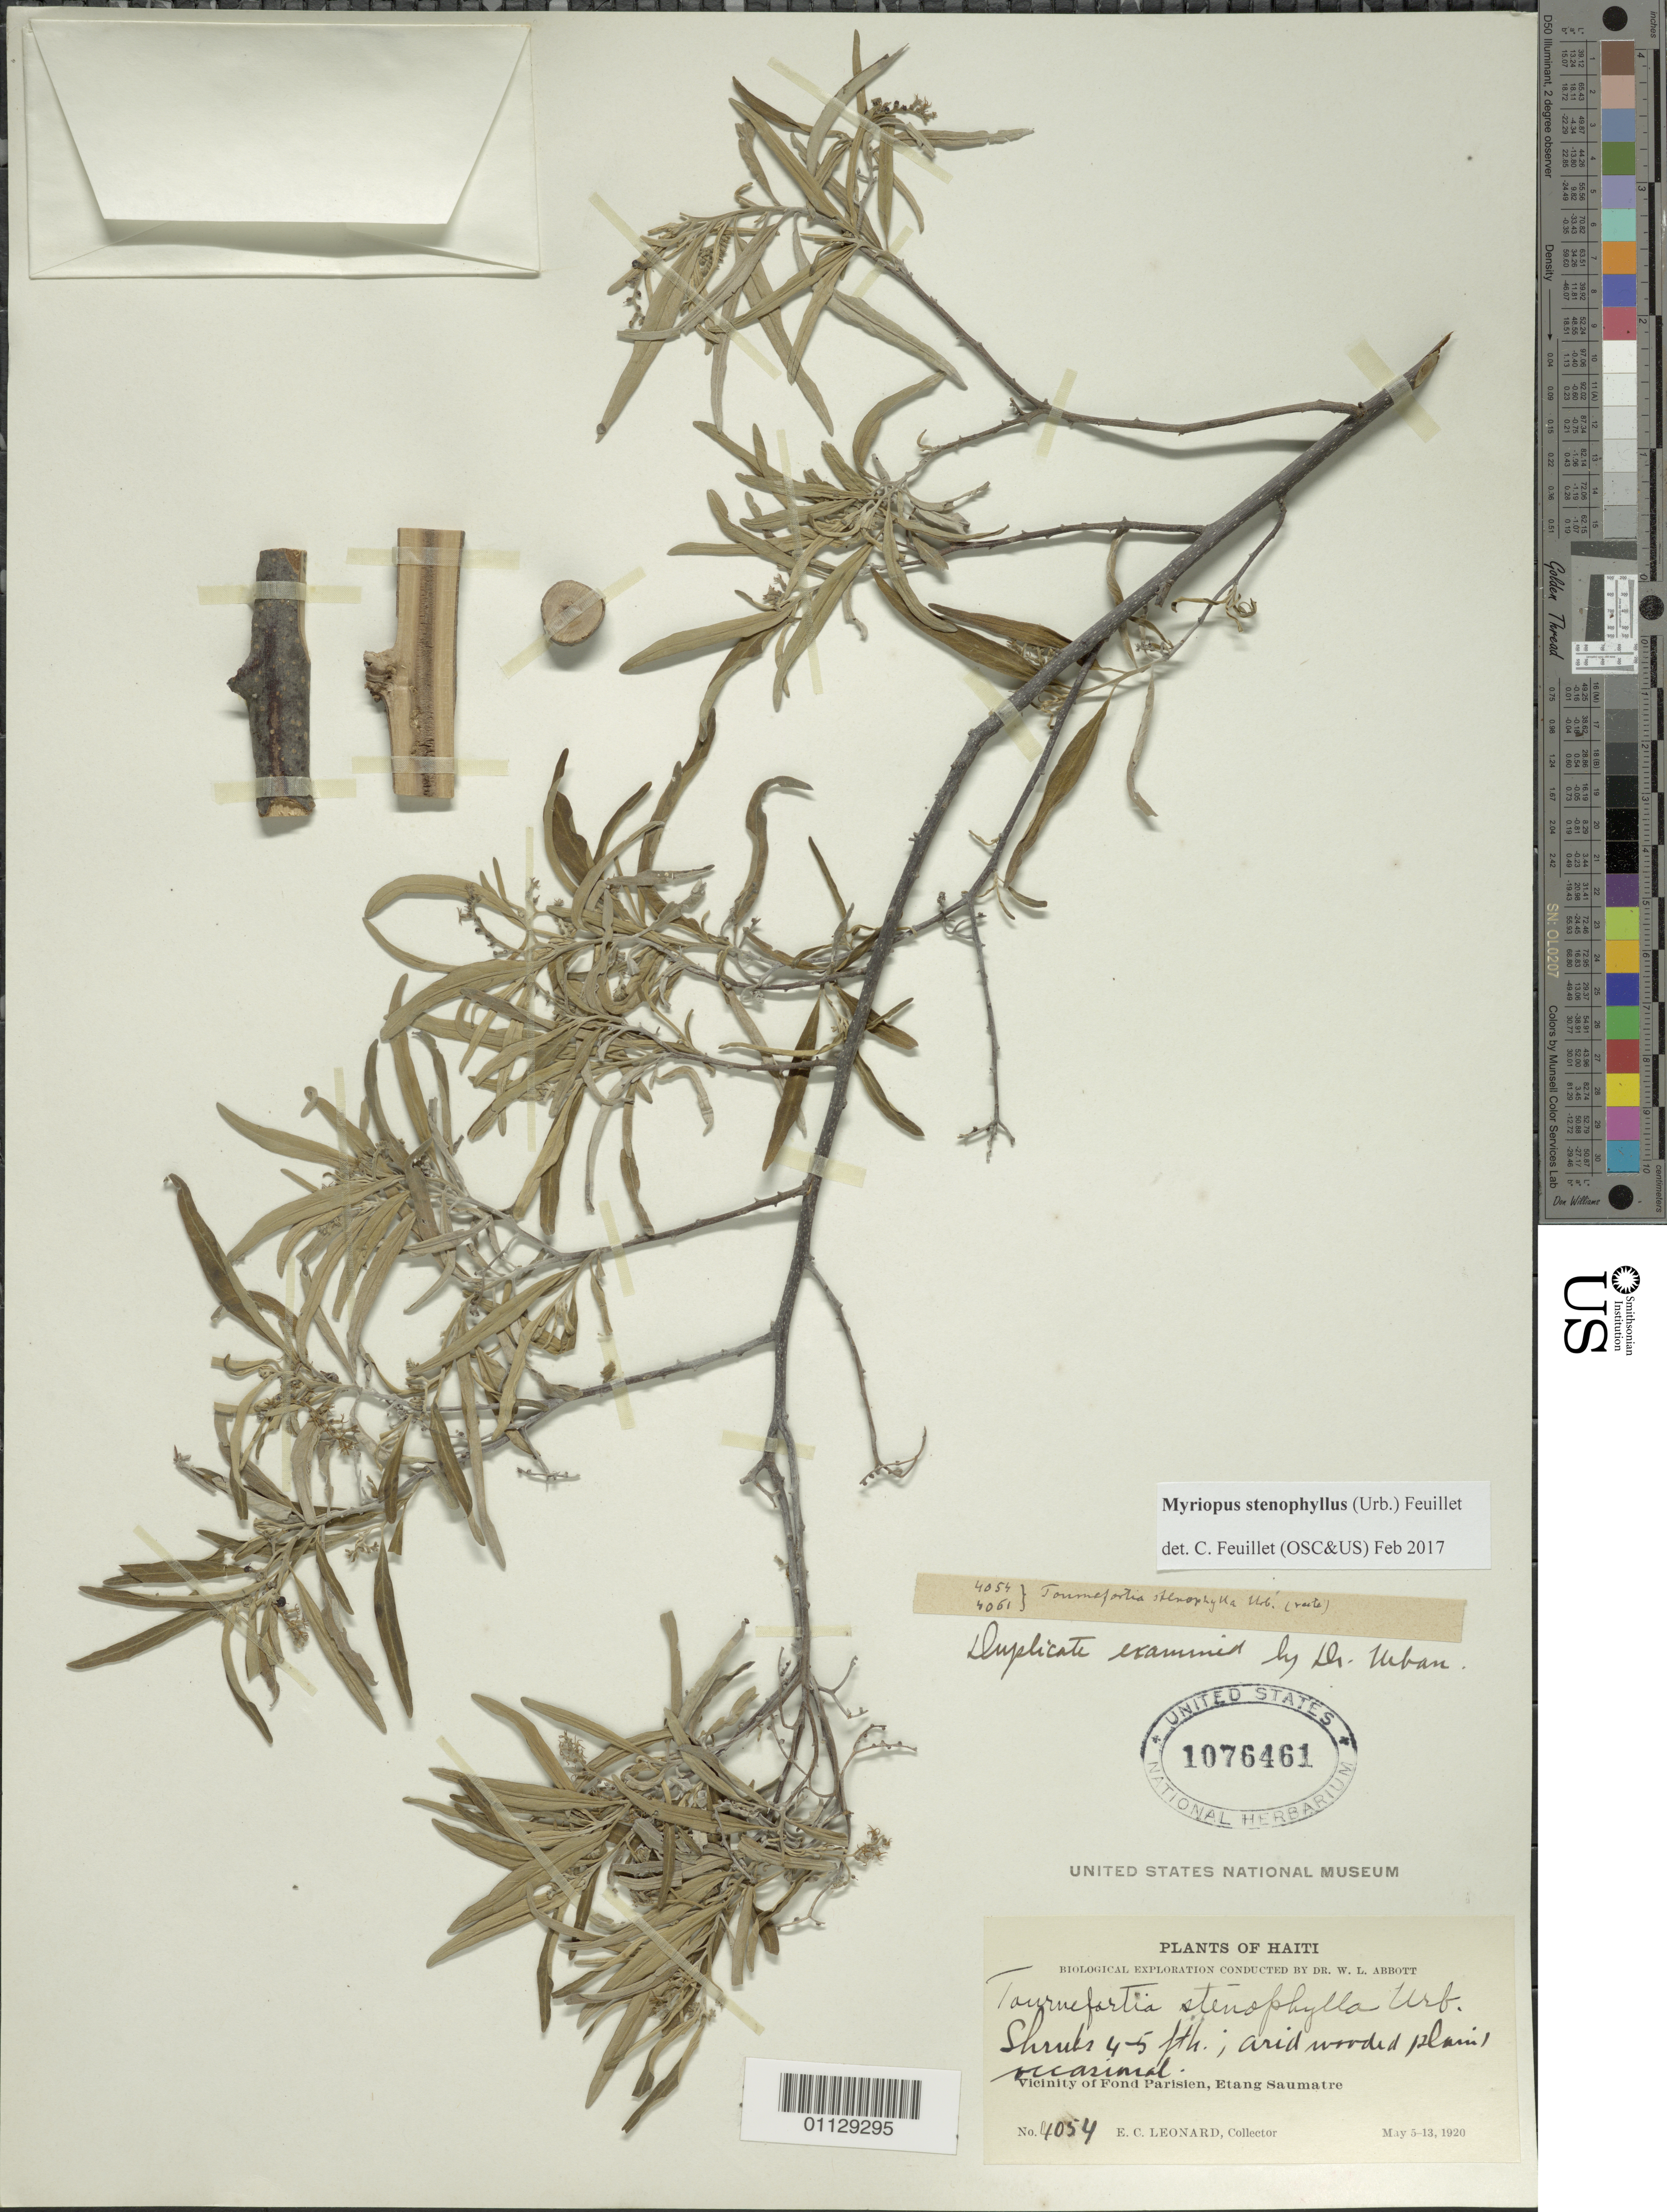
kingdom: Plantae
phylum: Tracheophyta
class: Magnoliopsida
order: Boraginales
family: Heliotropiaceae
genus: Myriopus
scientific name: Myriopus stenophyllus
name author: (Urb.) Feuillet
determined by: Feuillet, C.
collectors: E. C. Leonard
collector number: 4054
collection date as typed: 05 May 1929 to 13 May 1929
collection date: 1929-05-05/1929-05-13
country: Haiti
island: Hispaniola I.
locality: Fond Parisien, Etang Saumatre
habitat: Arid wooded plain, occasional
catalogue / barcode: US 1076461